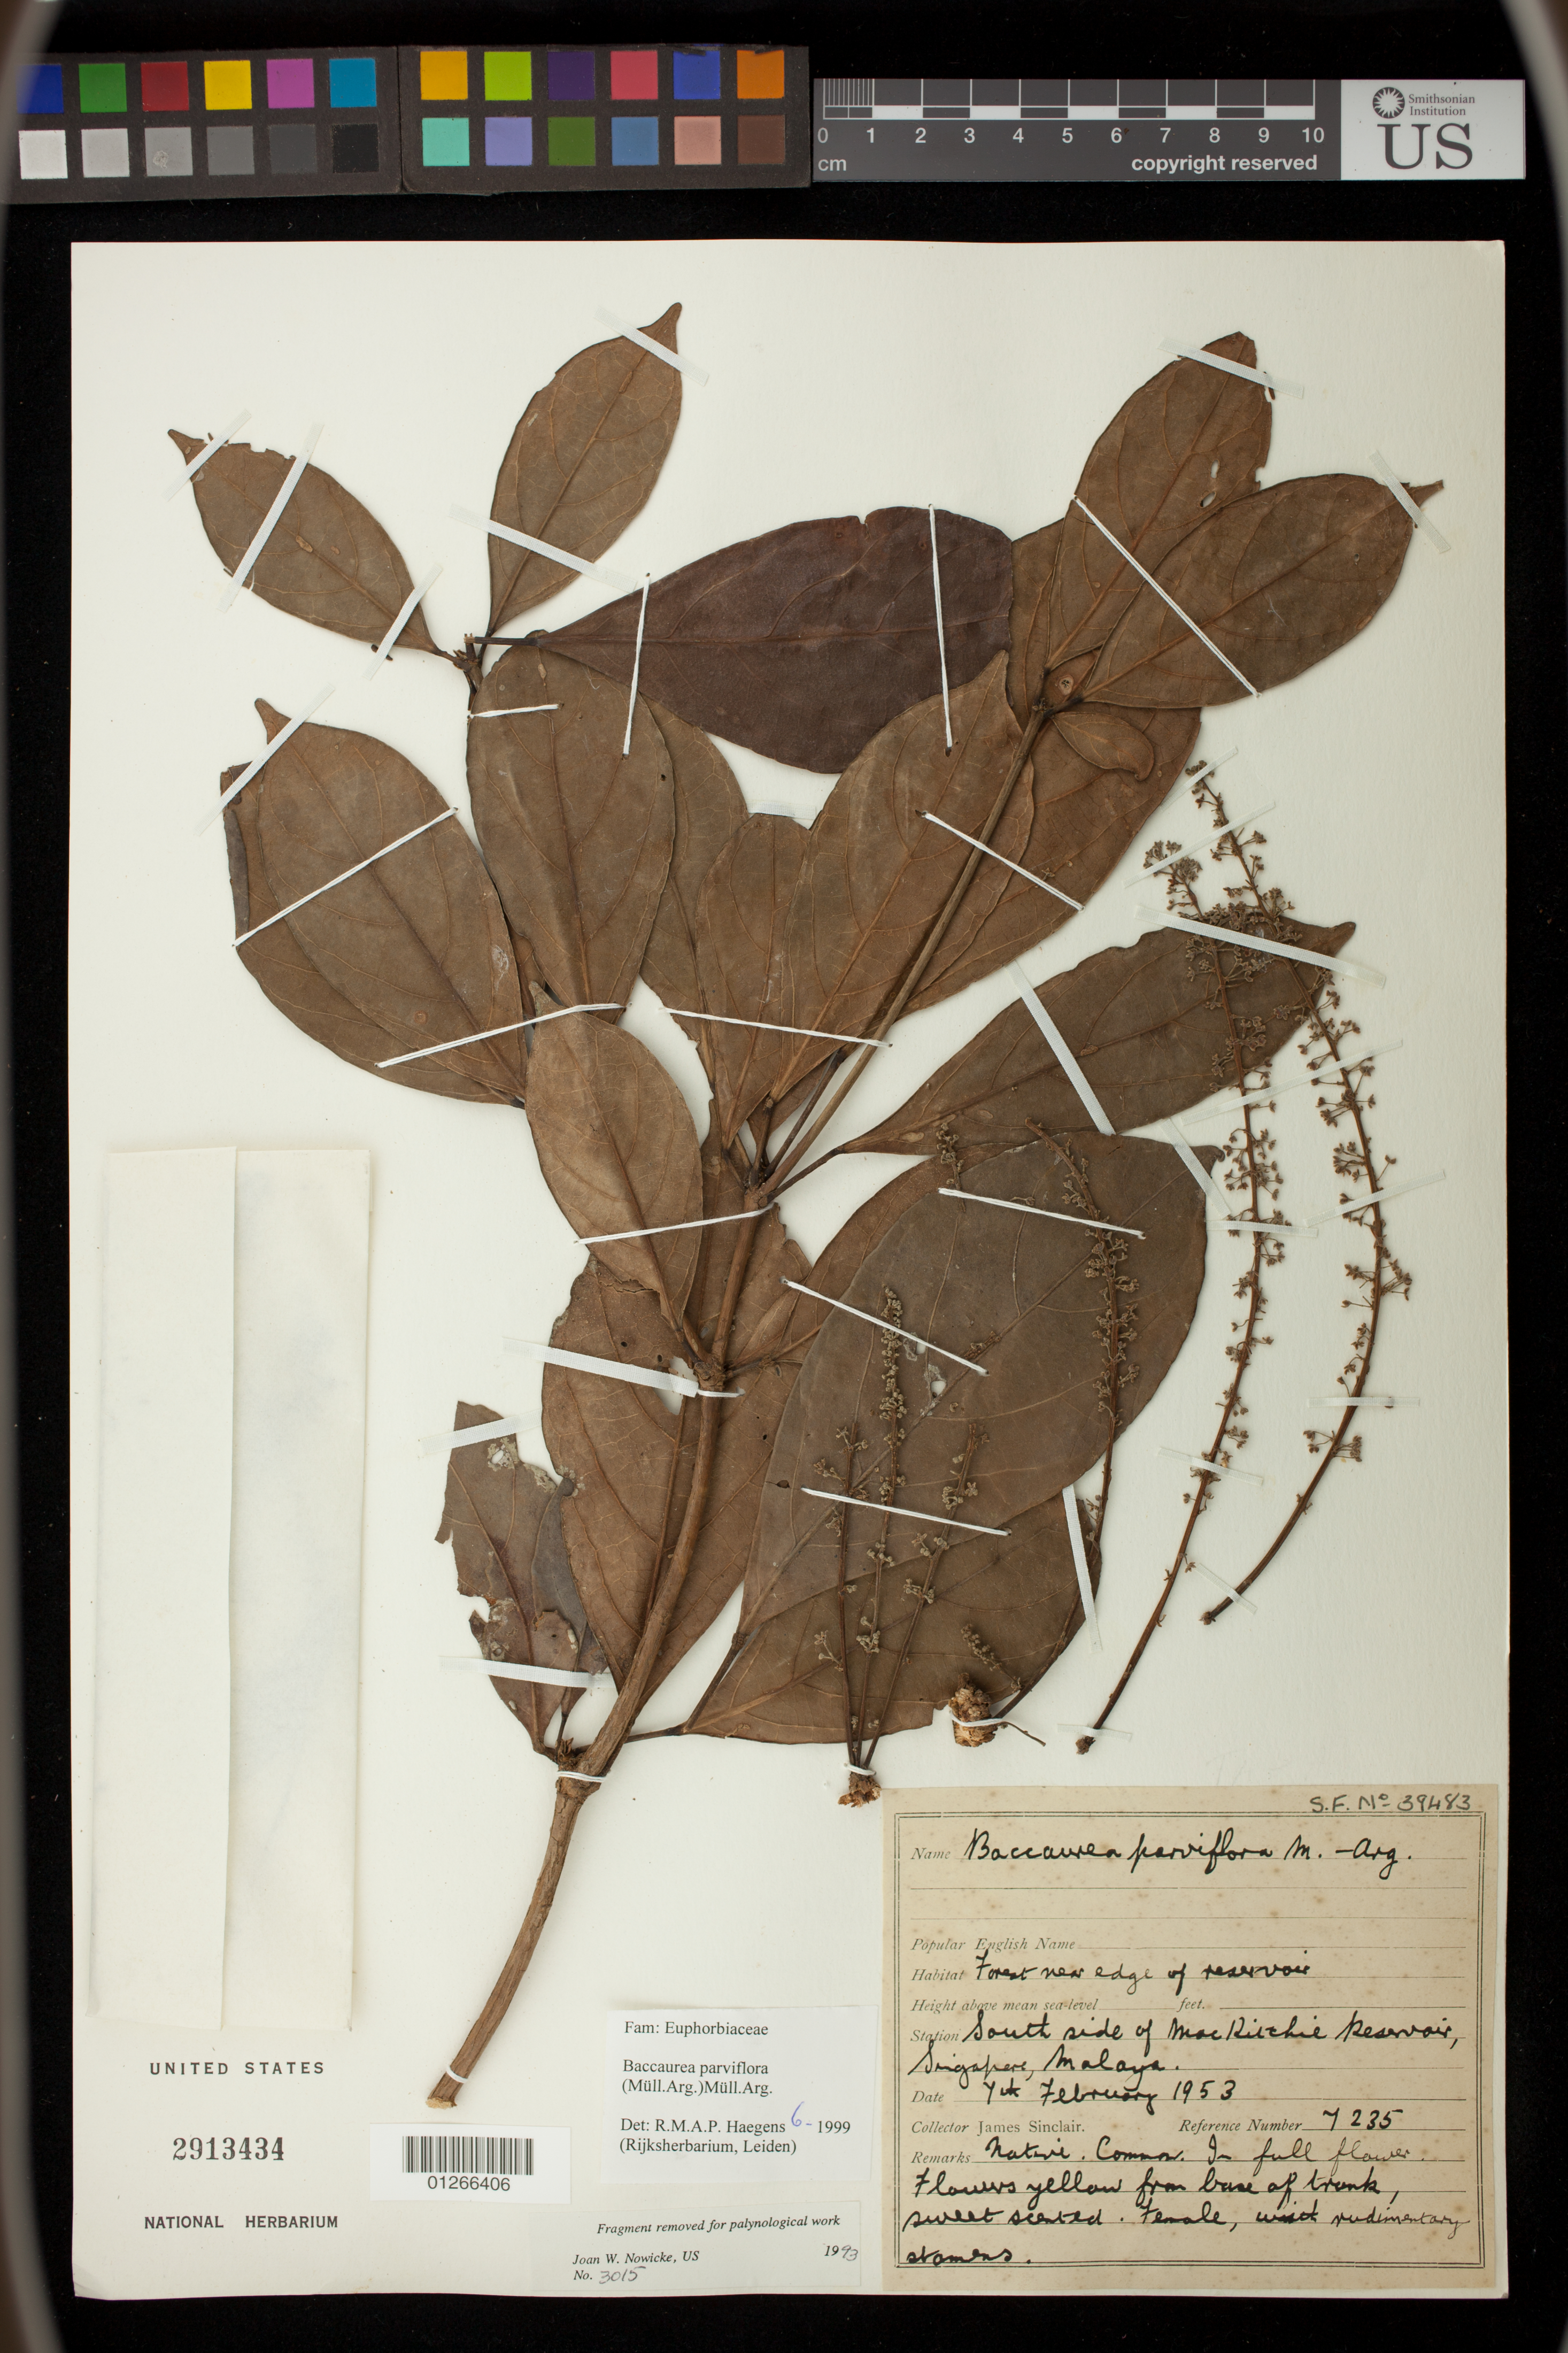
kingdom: Plantae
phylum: Tracheophyta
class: Magnoliopsida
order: Malpighiales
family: Phyllanthaceae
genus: Baccaurea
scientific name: Baccaurea parviflora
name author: M. Arg.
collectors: J. Sinclair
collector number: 7235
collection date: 1953-02-07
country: Singapore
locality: South side of MacRitchie Reservoir